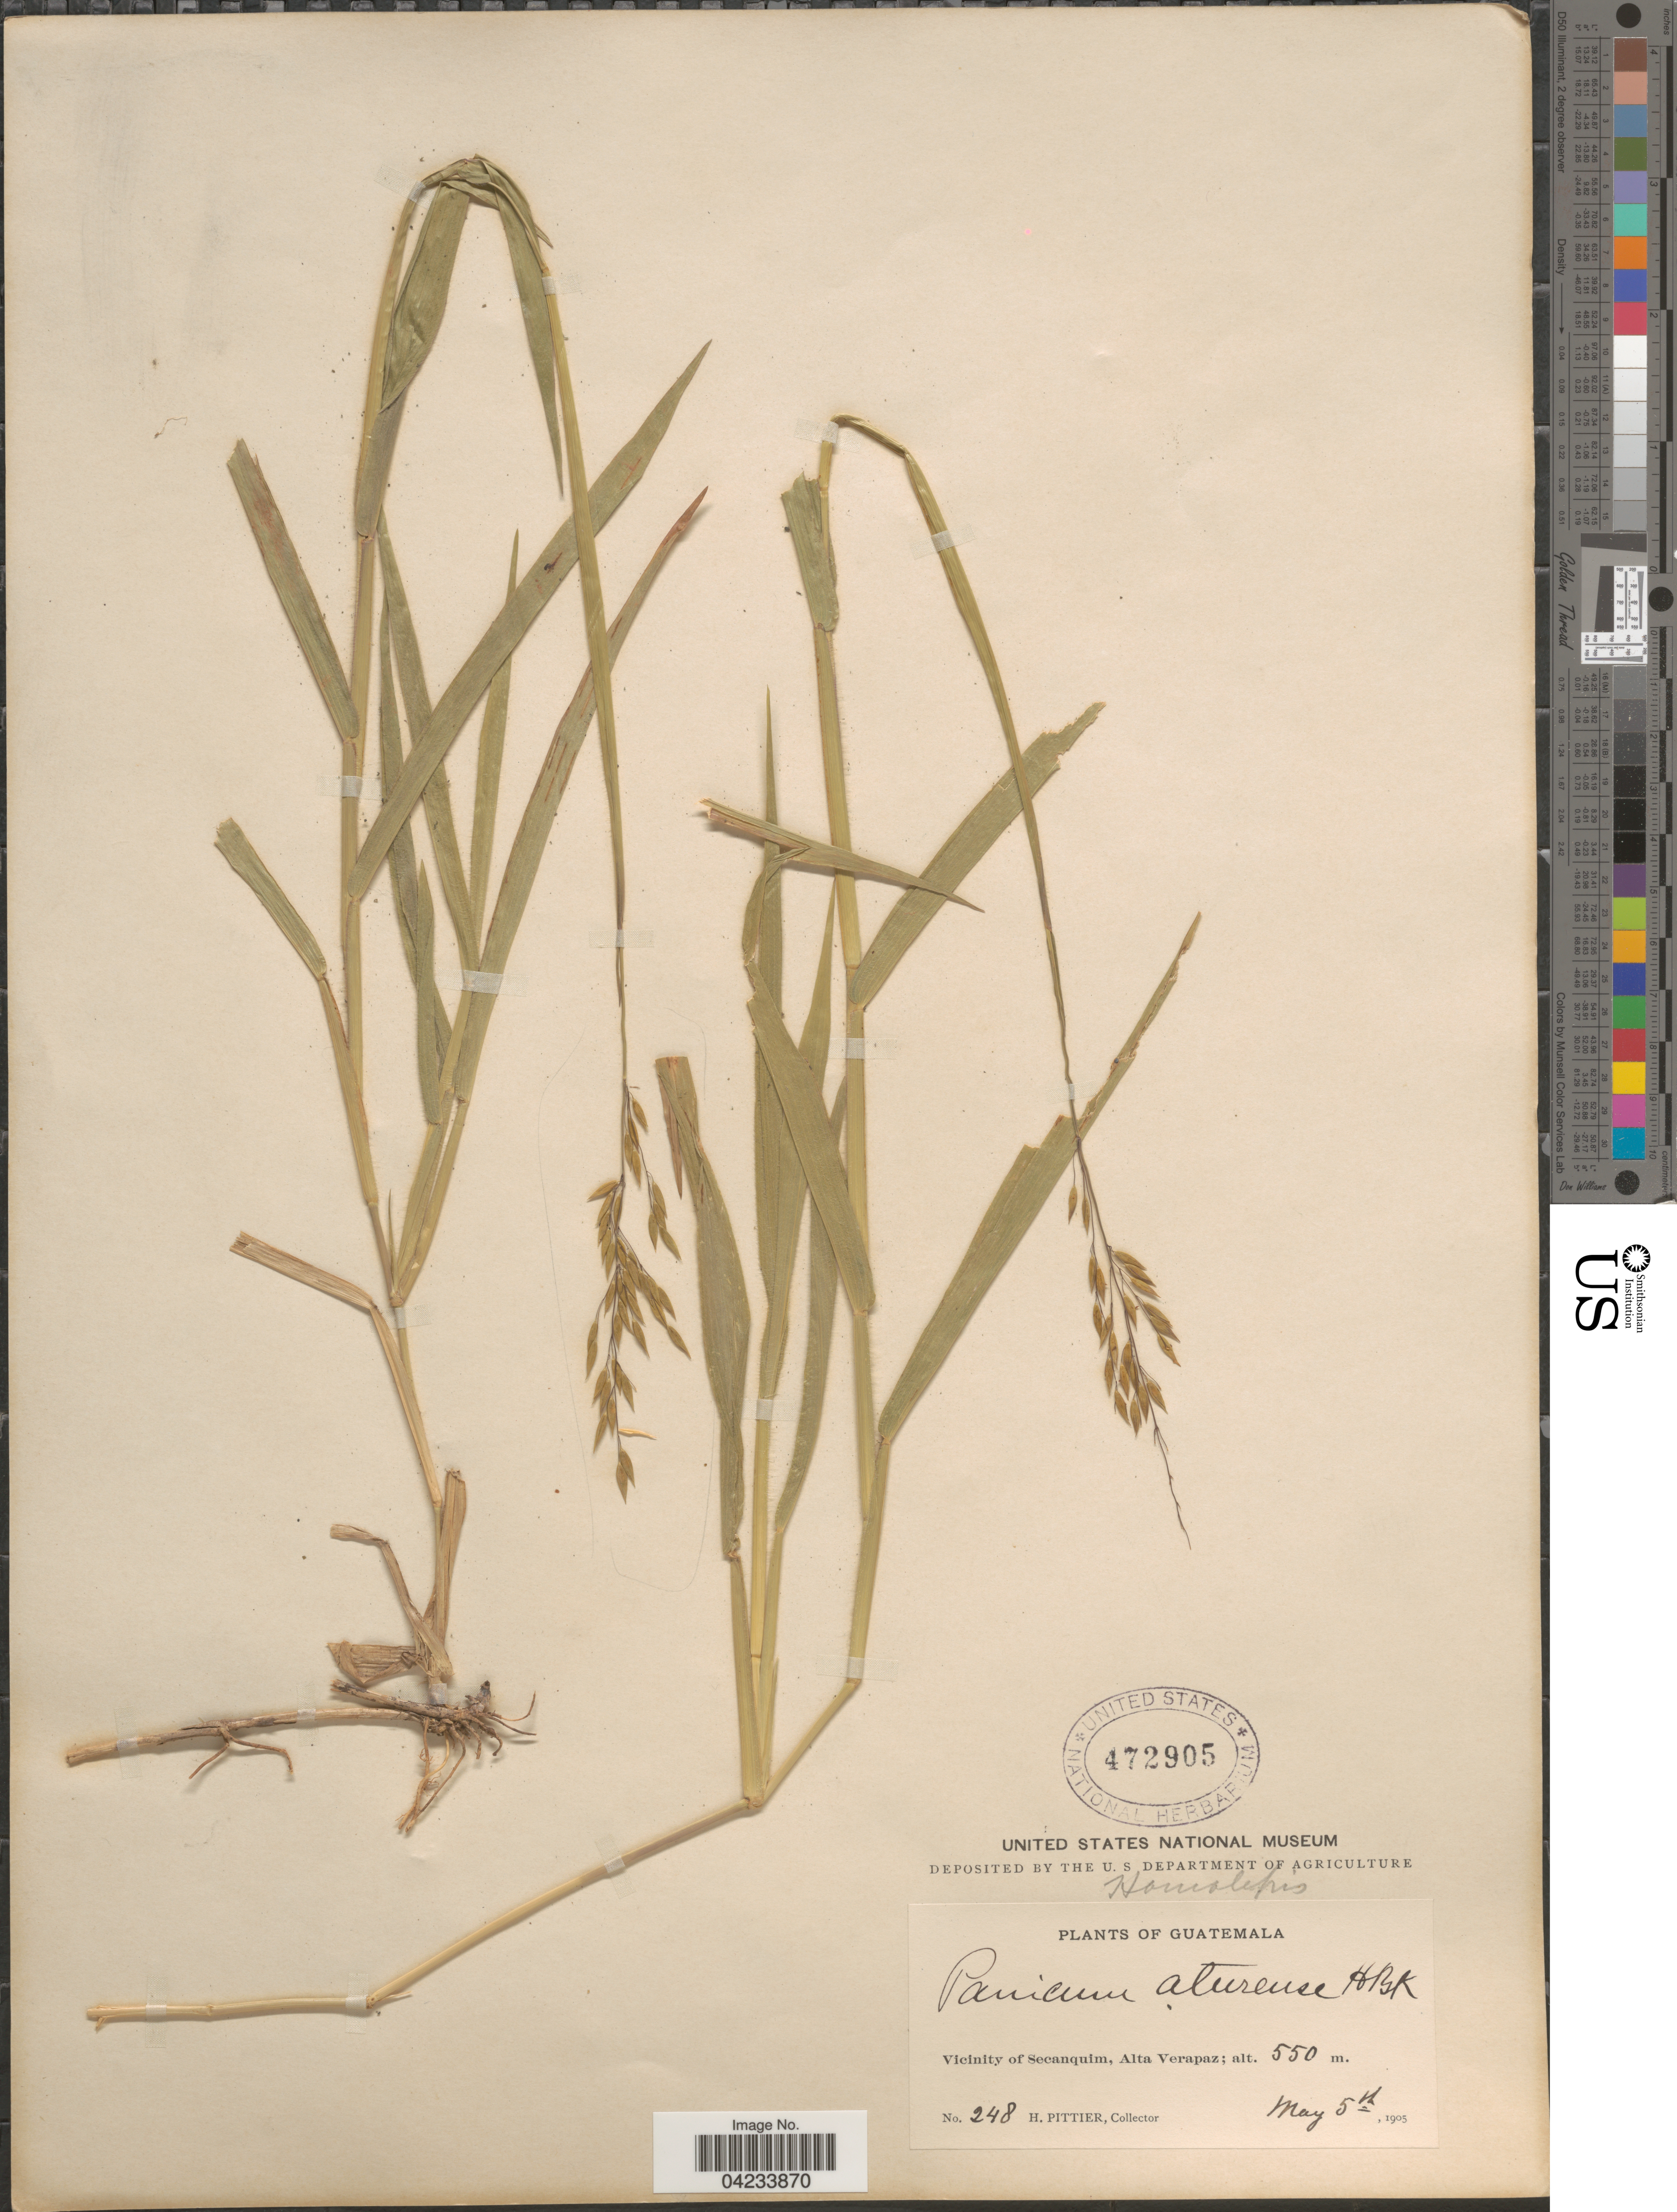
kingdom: Plantae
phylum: Tracheophyta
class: Liliopsida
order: Poales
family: Poaceae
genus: Homolepis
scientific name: Homolepis aturensis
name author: (Kunth) Chase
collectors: H. F. Pittier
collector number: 248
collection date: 1905-05-05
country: Guatemala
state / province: Alta Verapaz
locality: Vicinity of Secanquim, Alta Verapaz.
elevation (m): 550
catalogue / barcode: US 472905